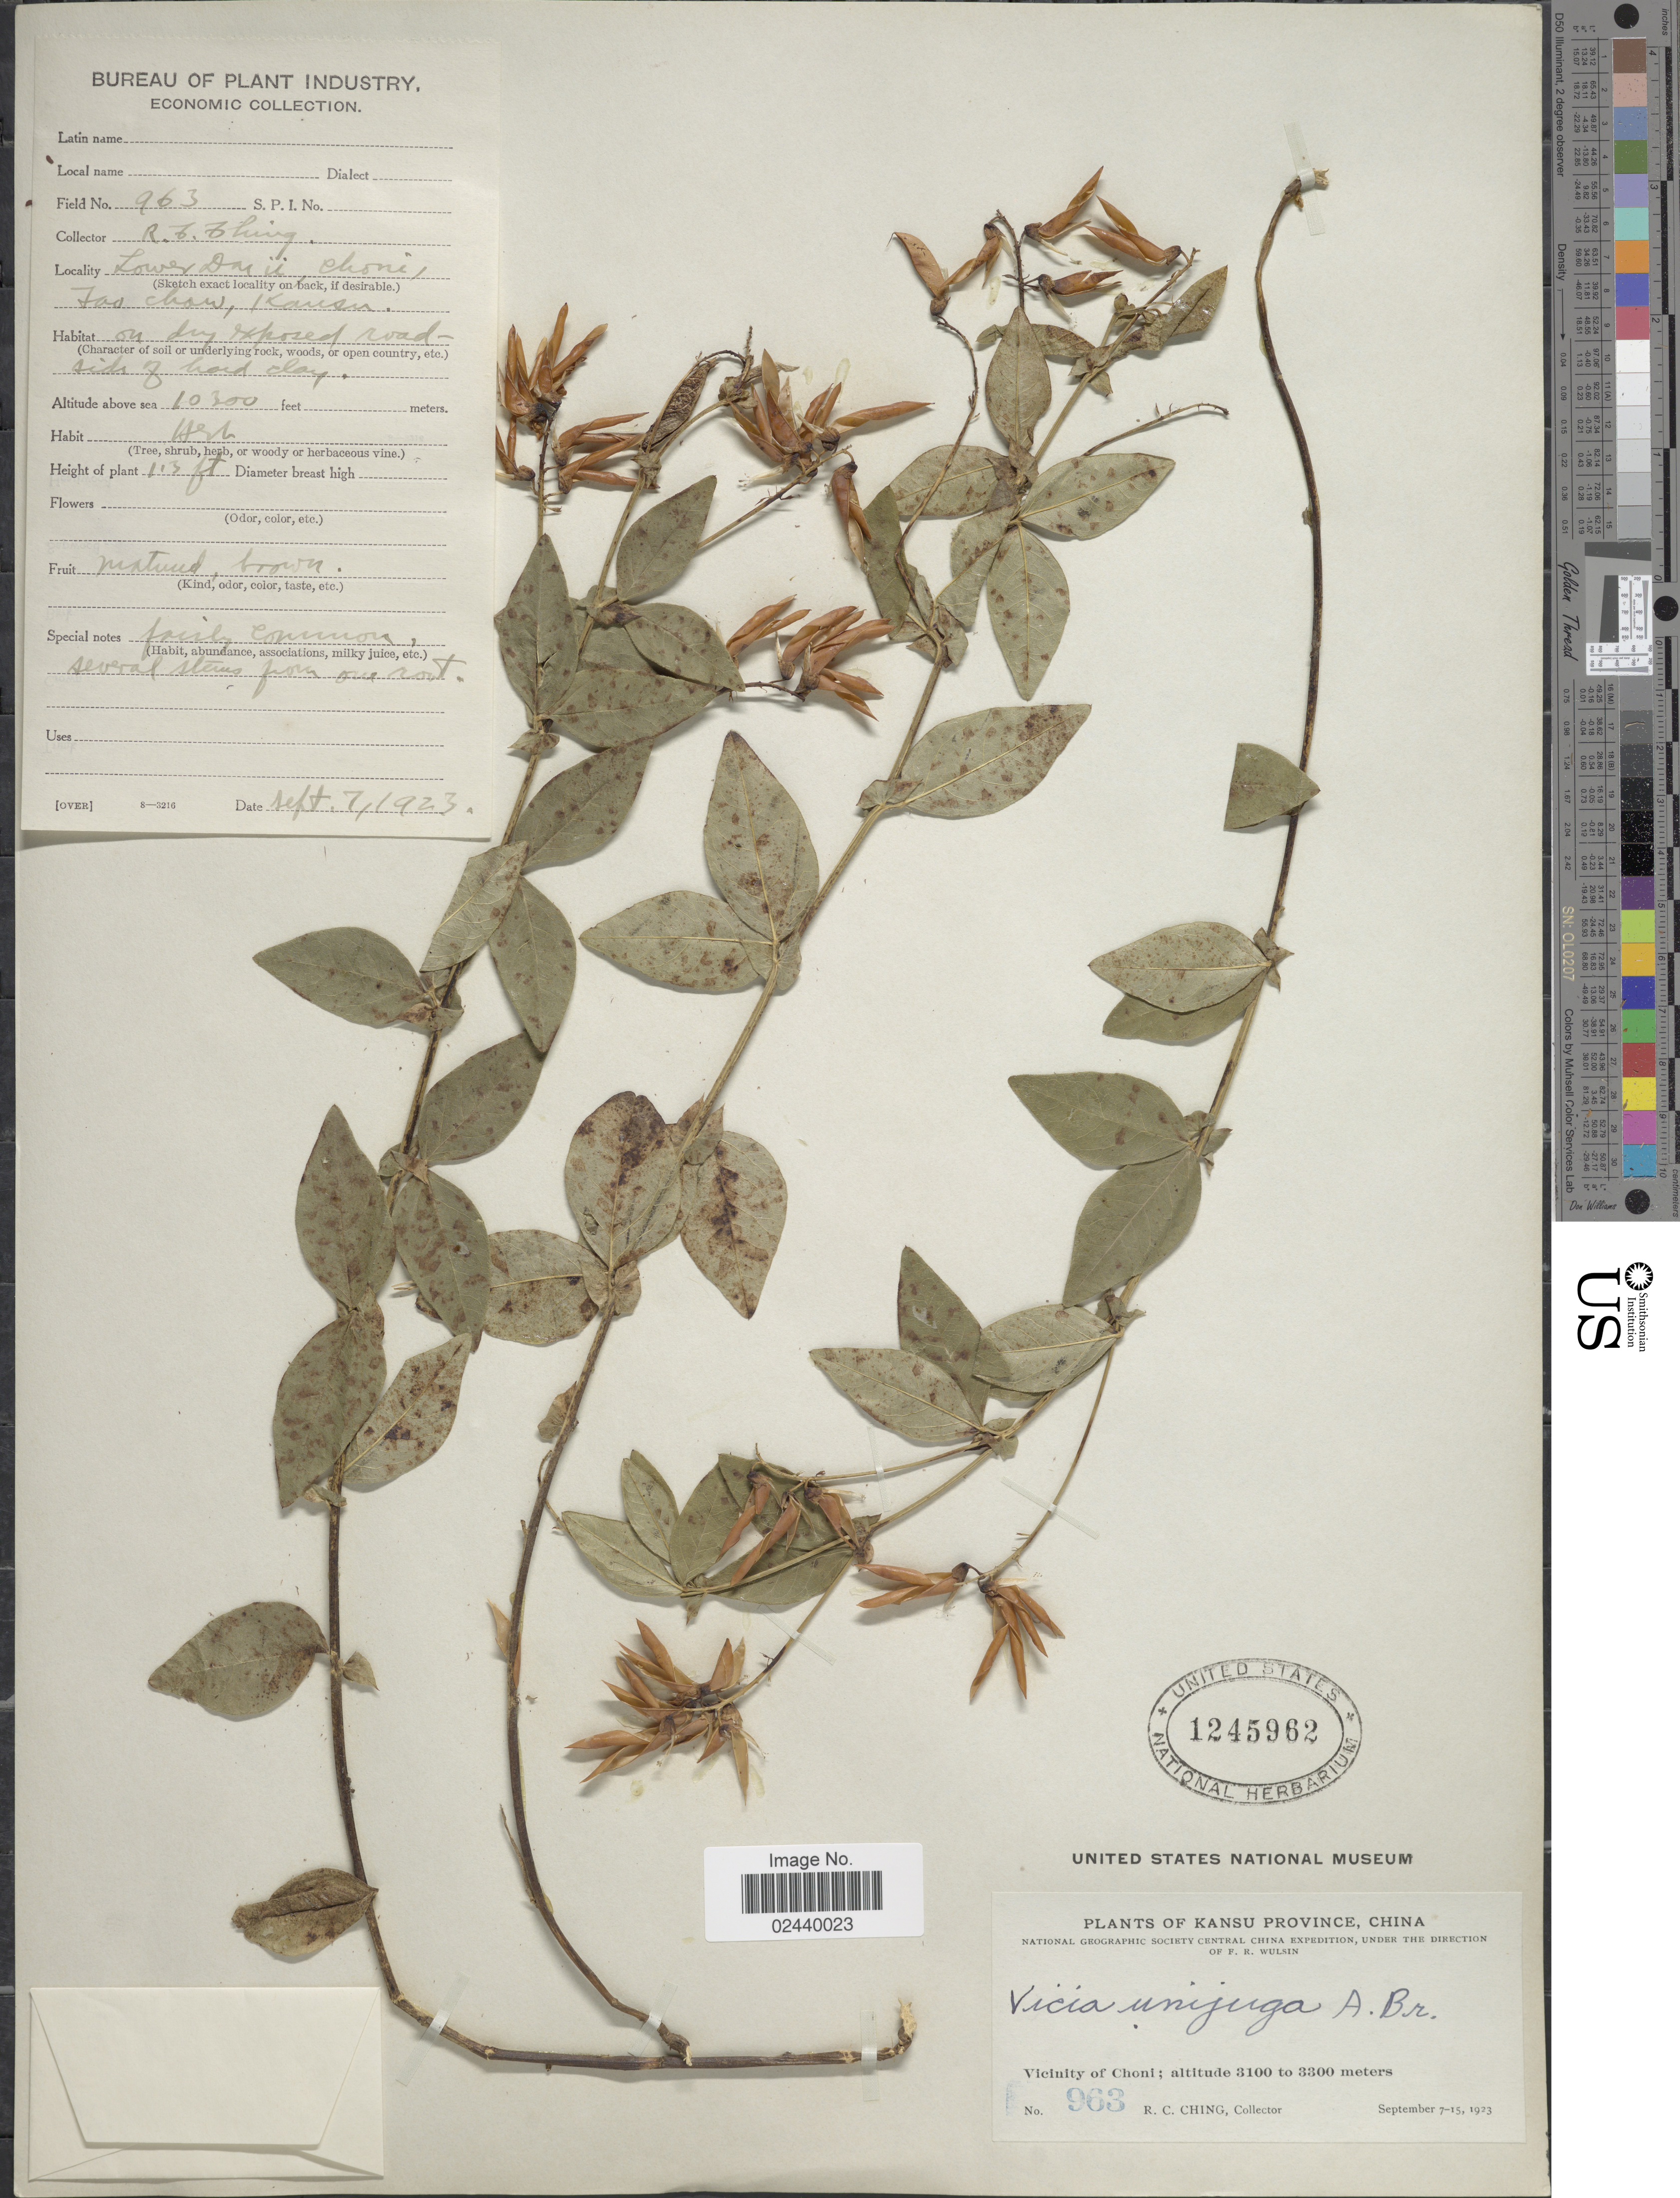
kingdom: Plantae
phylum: Tracheophyta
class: Magnoliopsida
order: Fabales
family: Fabaceae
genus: Vicia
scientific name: Vicia unijuga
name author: A. Braun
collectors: R. C. Ching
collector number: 963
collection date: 1923-09-07/1923-09-15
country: China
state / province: Gansu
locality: Kansu Province, Vicinity of Choni, Lower Danü, Choni, Tao Chow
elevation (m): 3100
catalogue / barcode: US 1245962